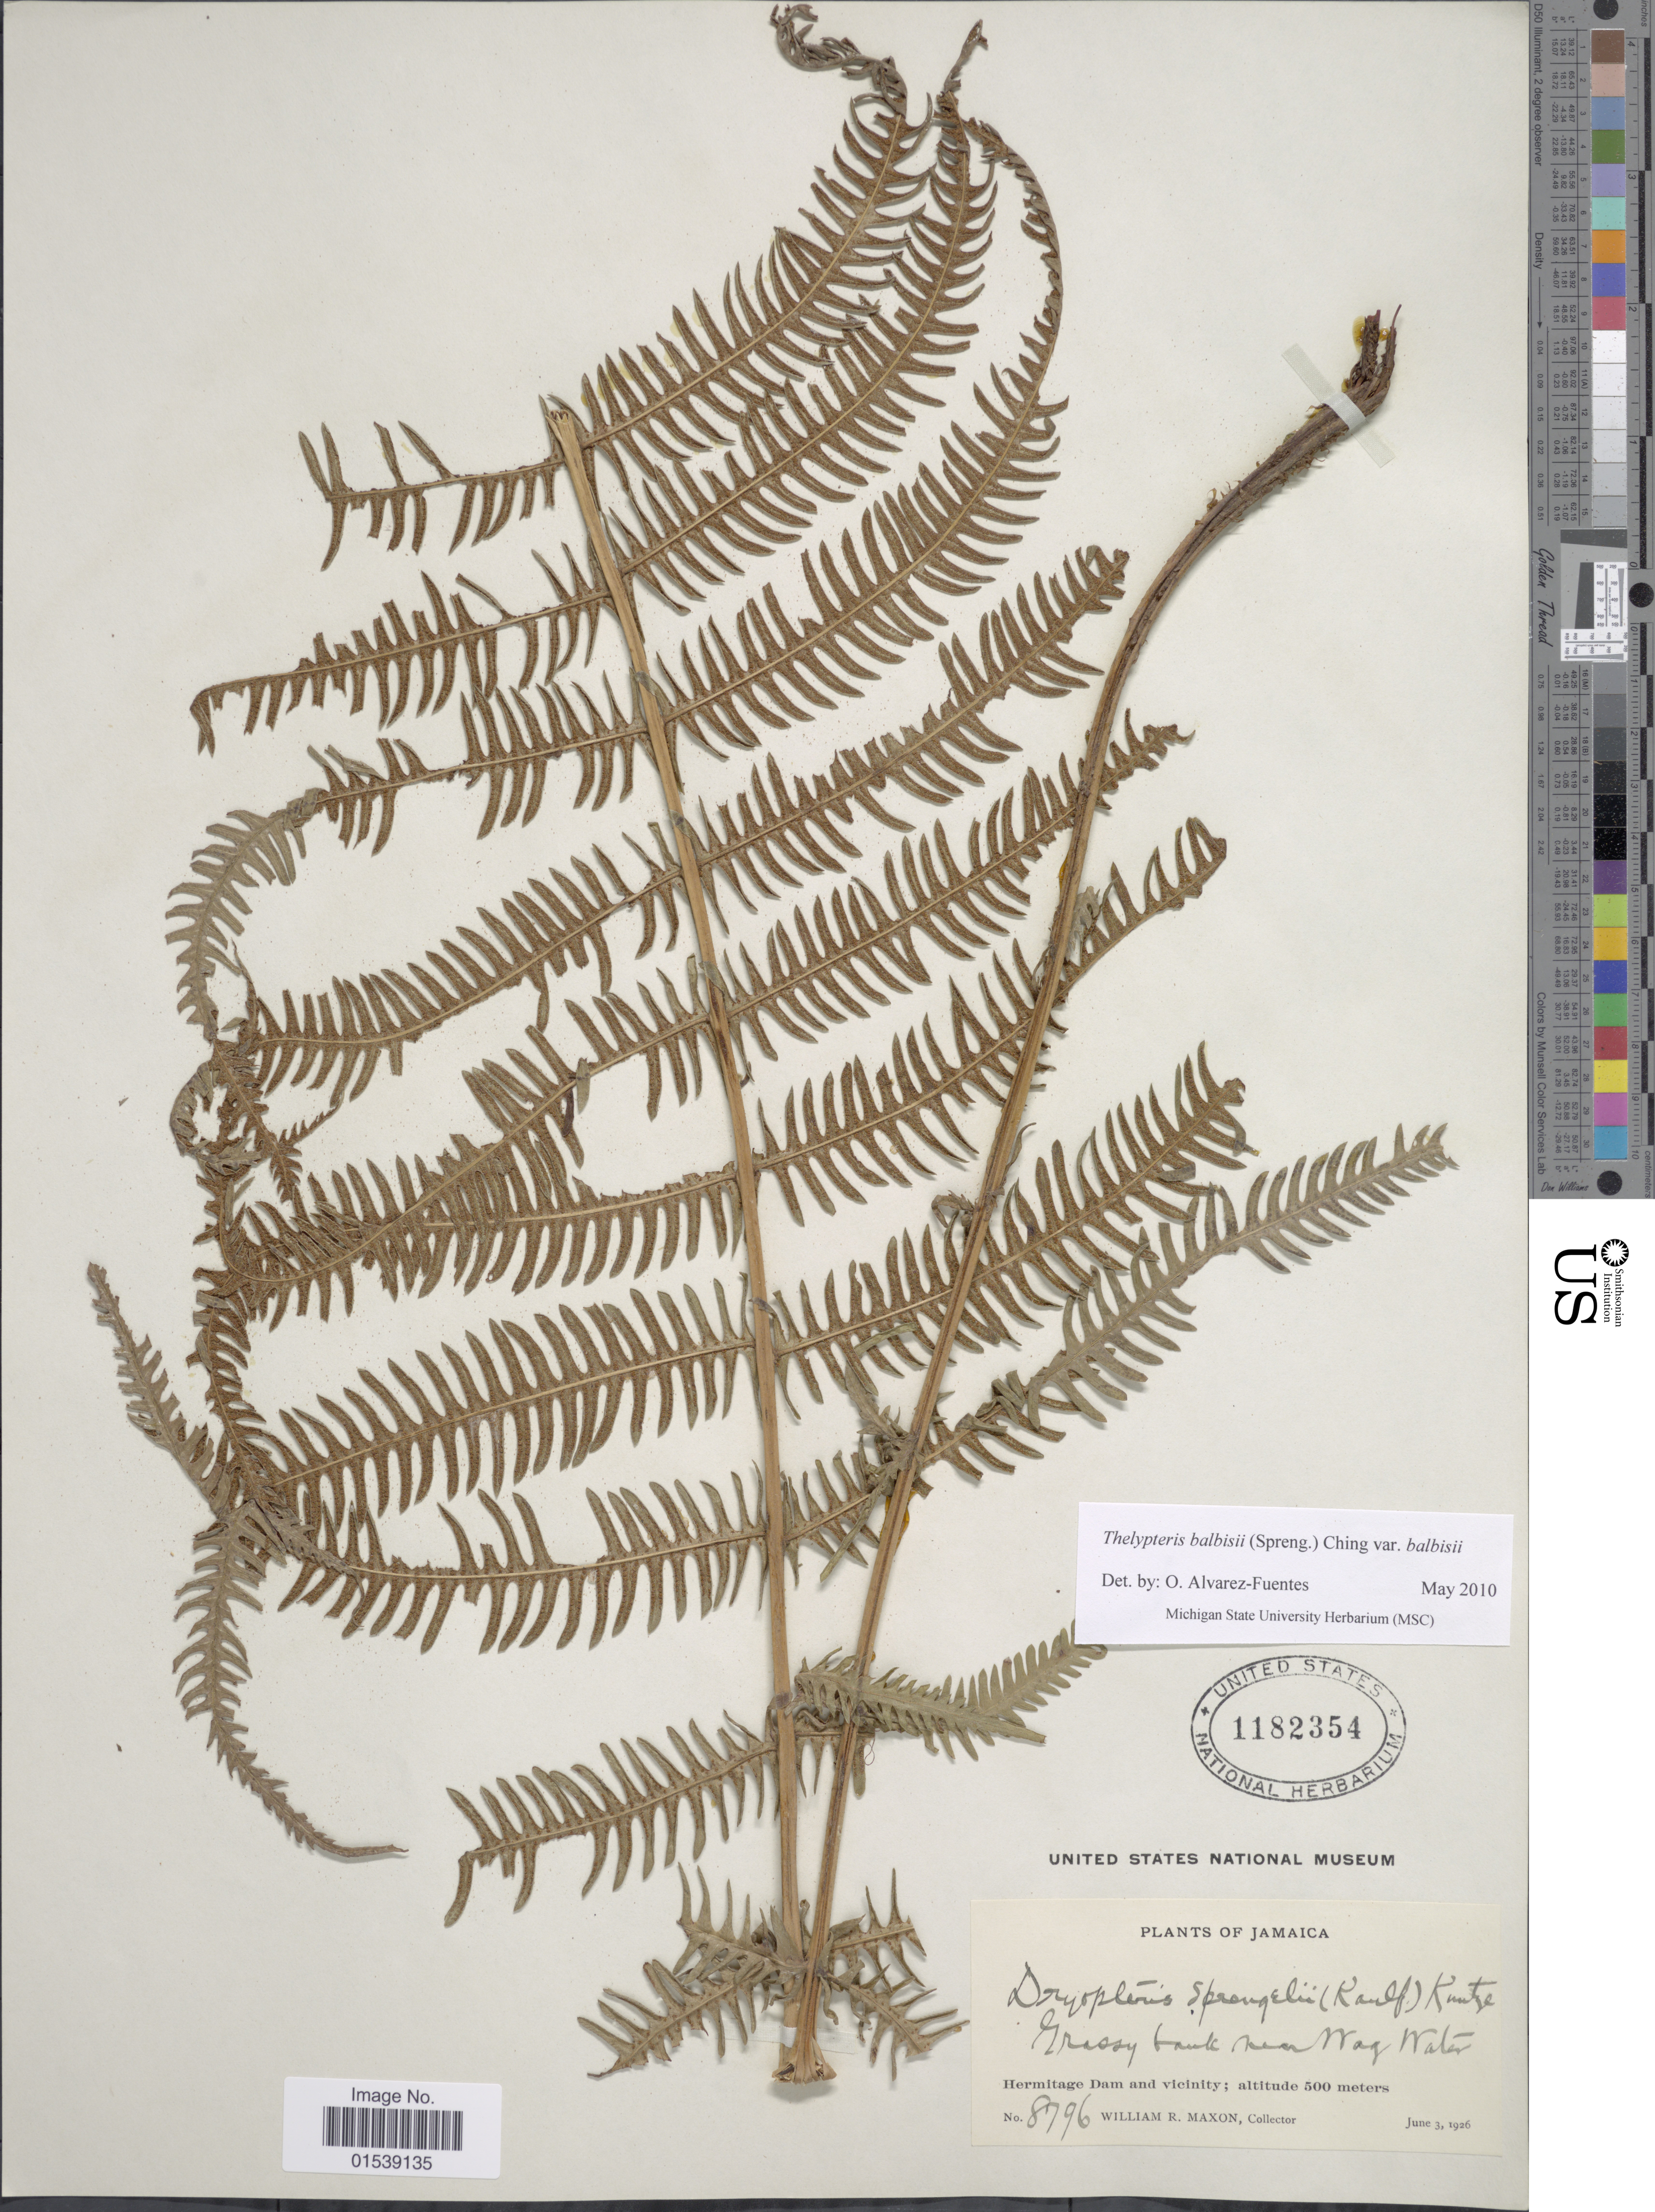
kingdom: Plantae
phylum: Tracheophyta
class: Polypodiopsida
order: Polypodiales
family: Thelypteridaceae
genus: Amauropelta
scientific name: Amauropelta balbisii (Spreng.) comb. nov., ined. 2015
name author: (Spreng.)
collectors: W. R. Maxon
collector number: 8796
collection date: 1926-06-03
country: Jamaica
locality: Grassy bank near Wag Water, Hermitage Dam and Vicinity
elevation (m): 500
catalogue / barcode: US 1182354